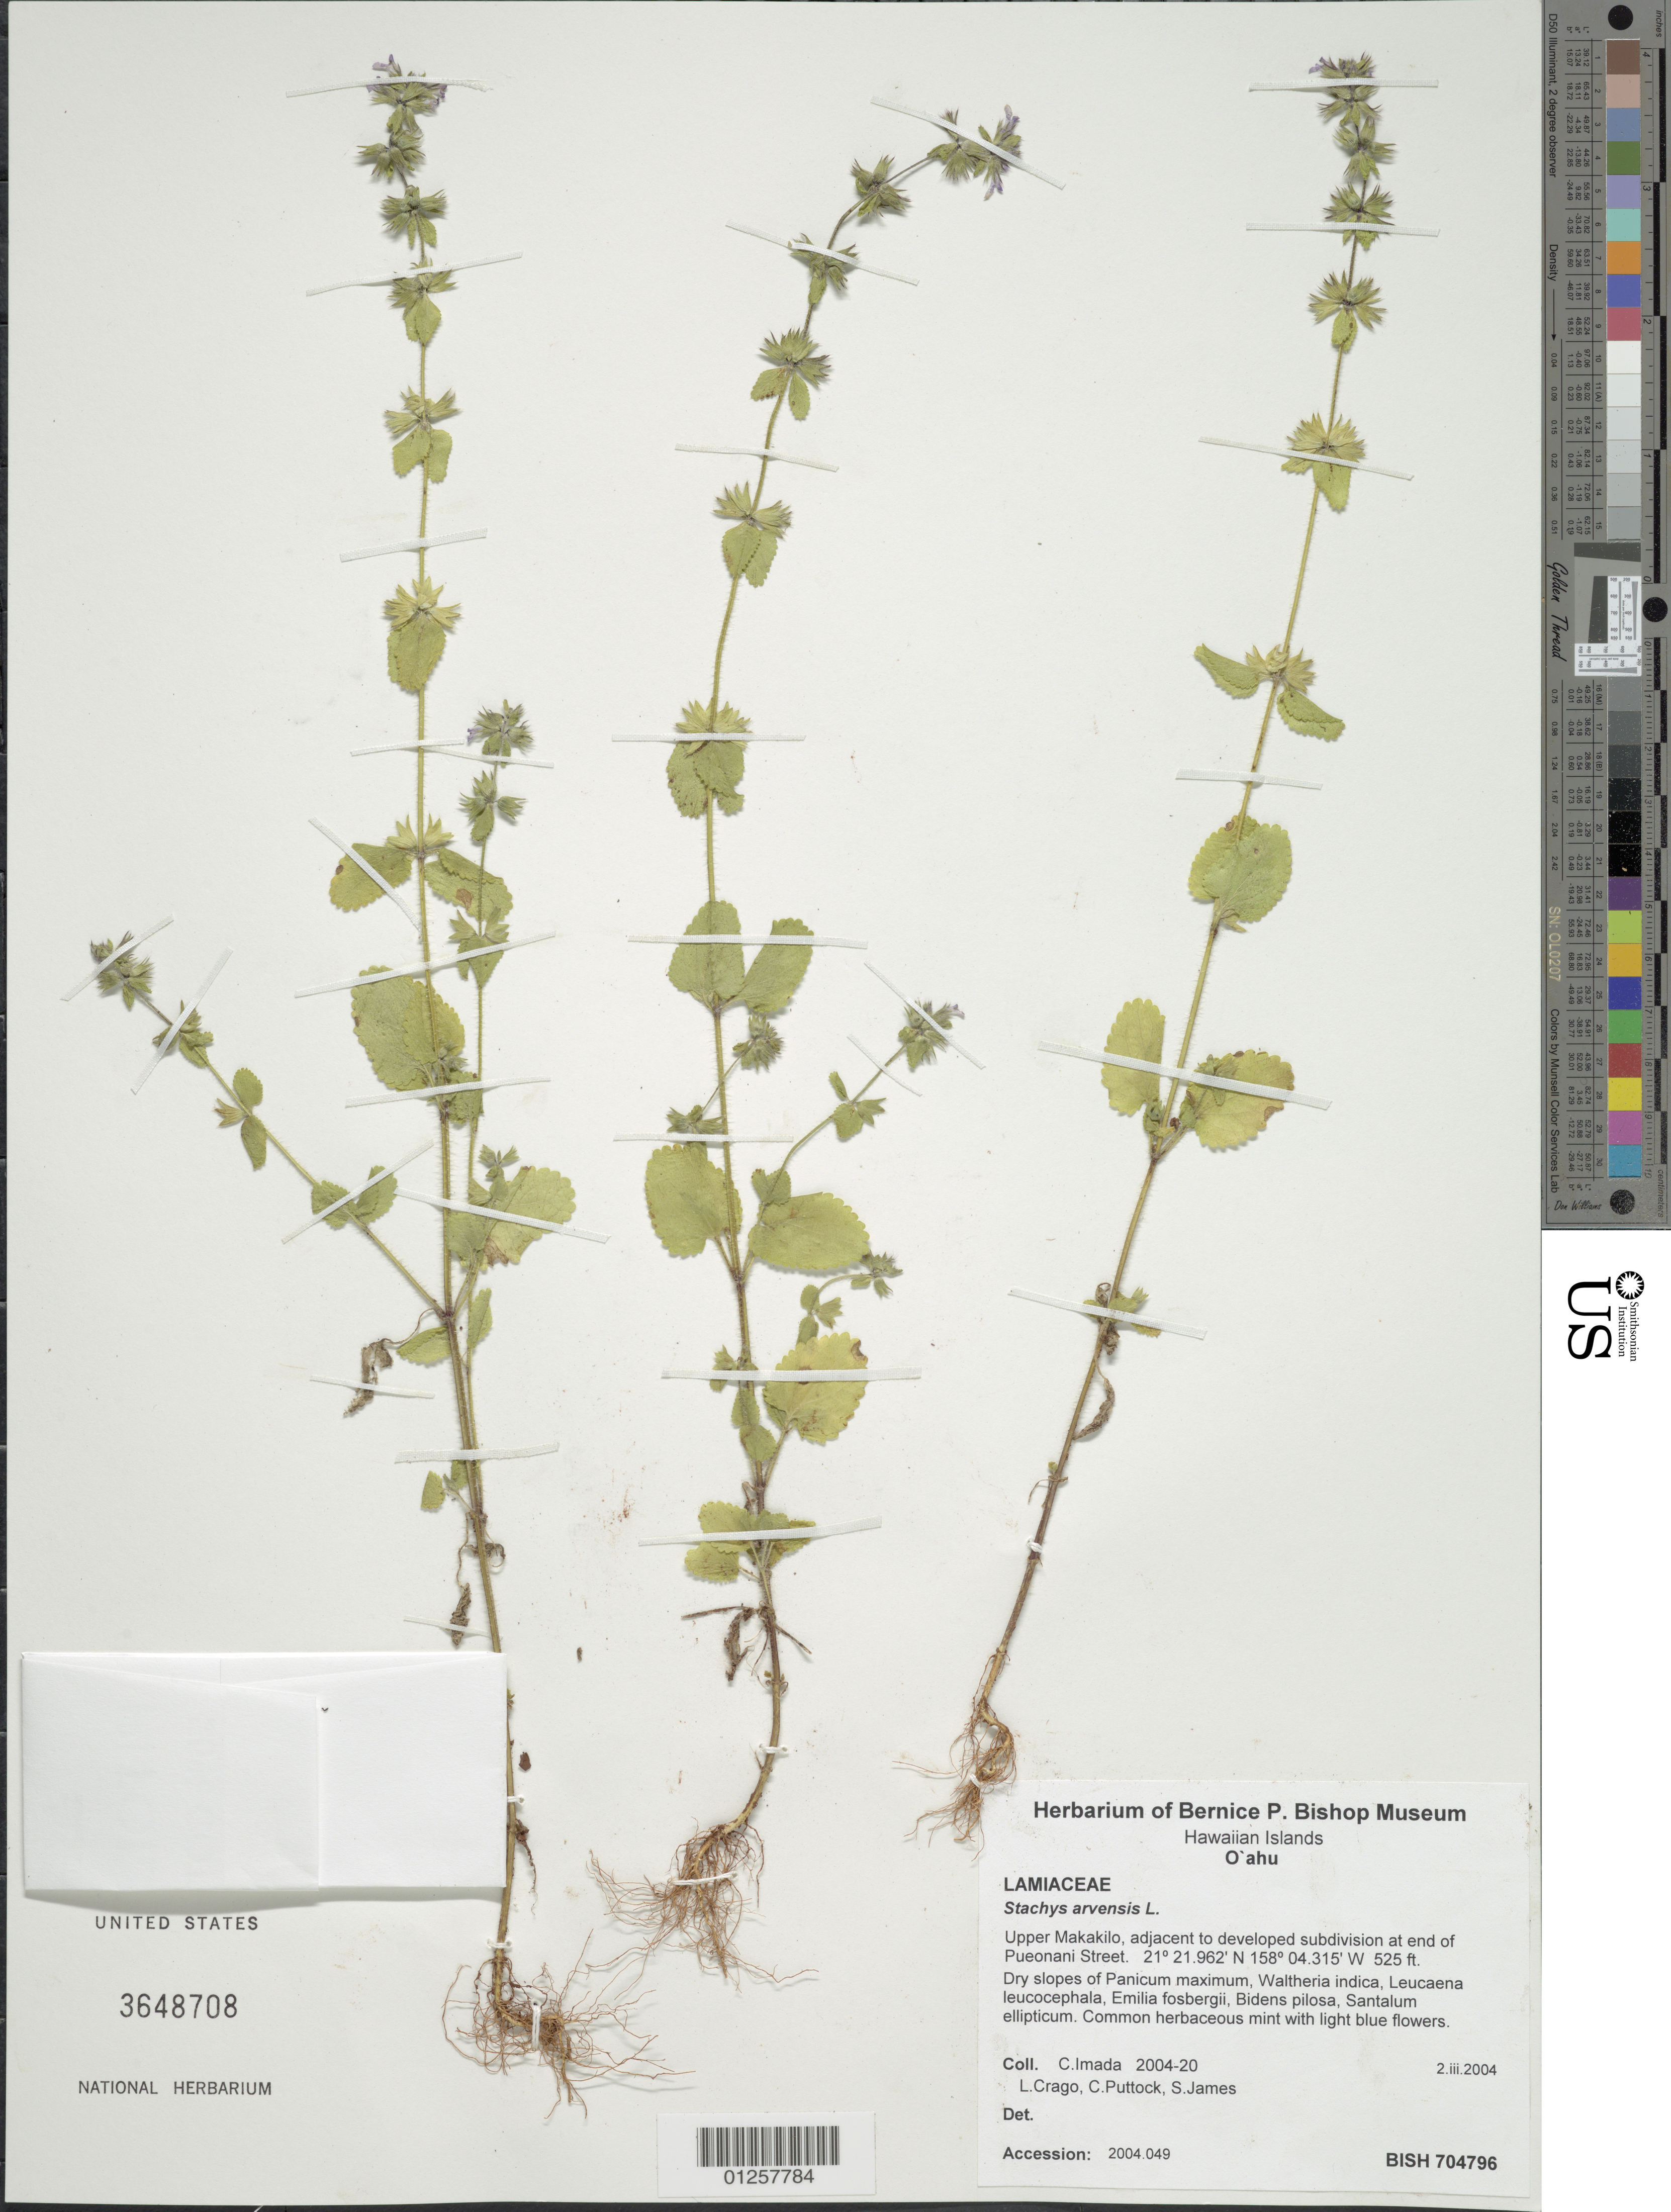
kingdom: Plantae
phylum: Tracheophyta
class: Magnoliopsida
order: Lamiales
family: Lamiaceae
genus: Stachys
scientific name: Stachys arvensis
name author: (L.) L.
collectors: C. Imada, L. Crago, C. Puttock & S. James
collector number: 2004-20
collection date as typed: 2.iii.2004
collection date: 2004-03-02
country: United States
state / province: Hawaii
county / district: Honolulu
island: Oahu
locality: Upper Makakilo, adjacent to developed subdivision at end of Pueonani Street.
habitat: Dry slopes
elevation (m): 160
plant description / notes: Accession: 2004.049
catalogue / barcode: US 3648708